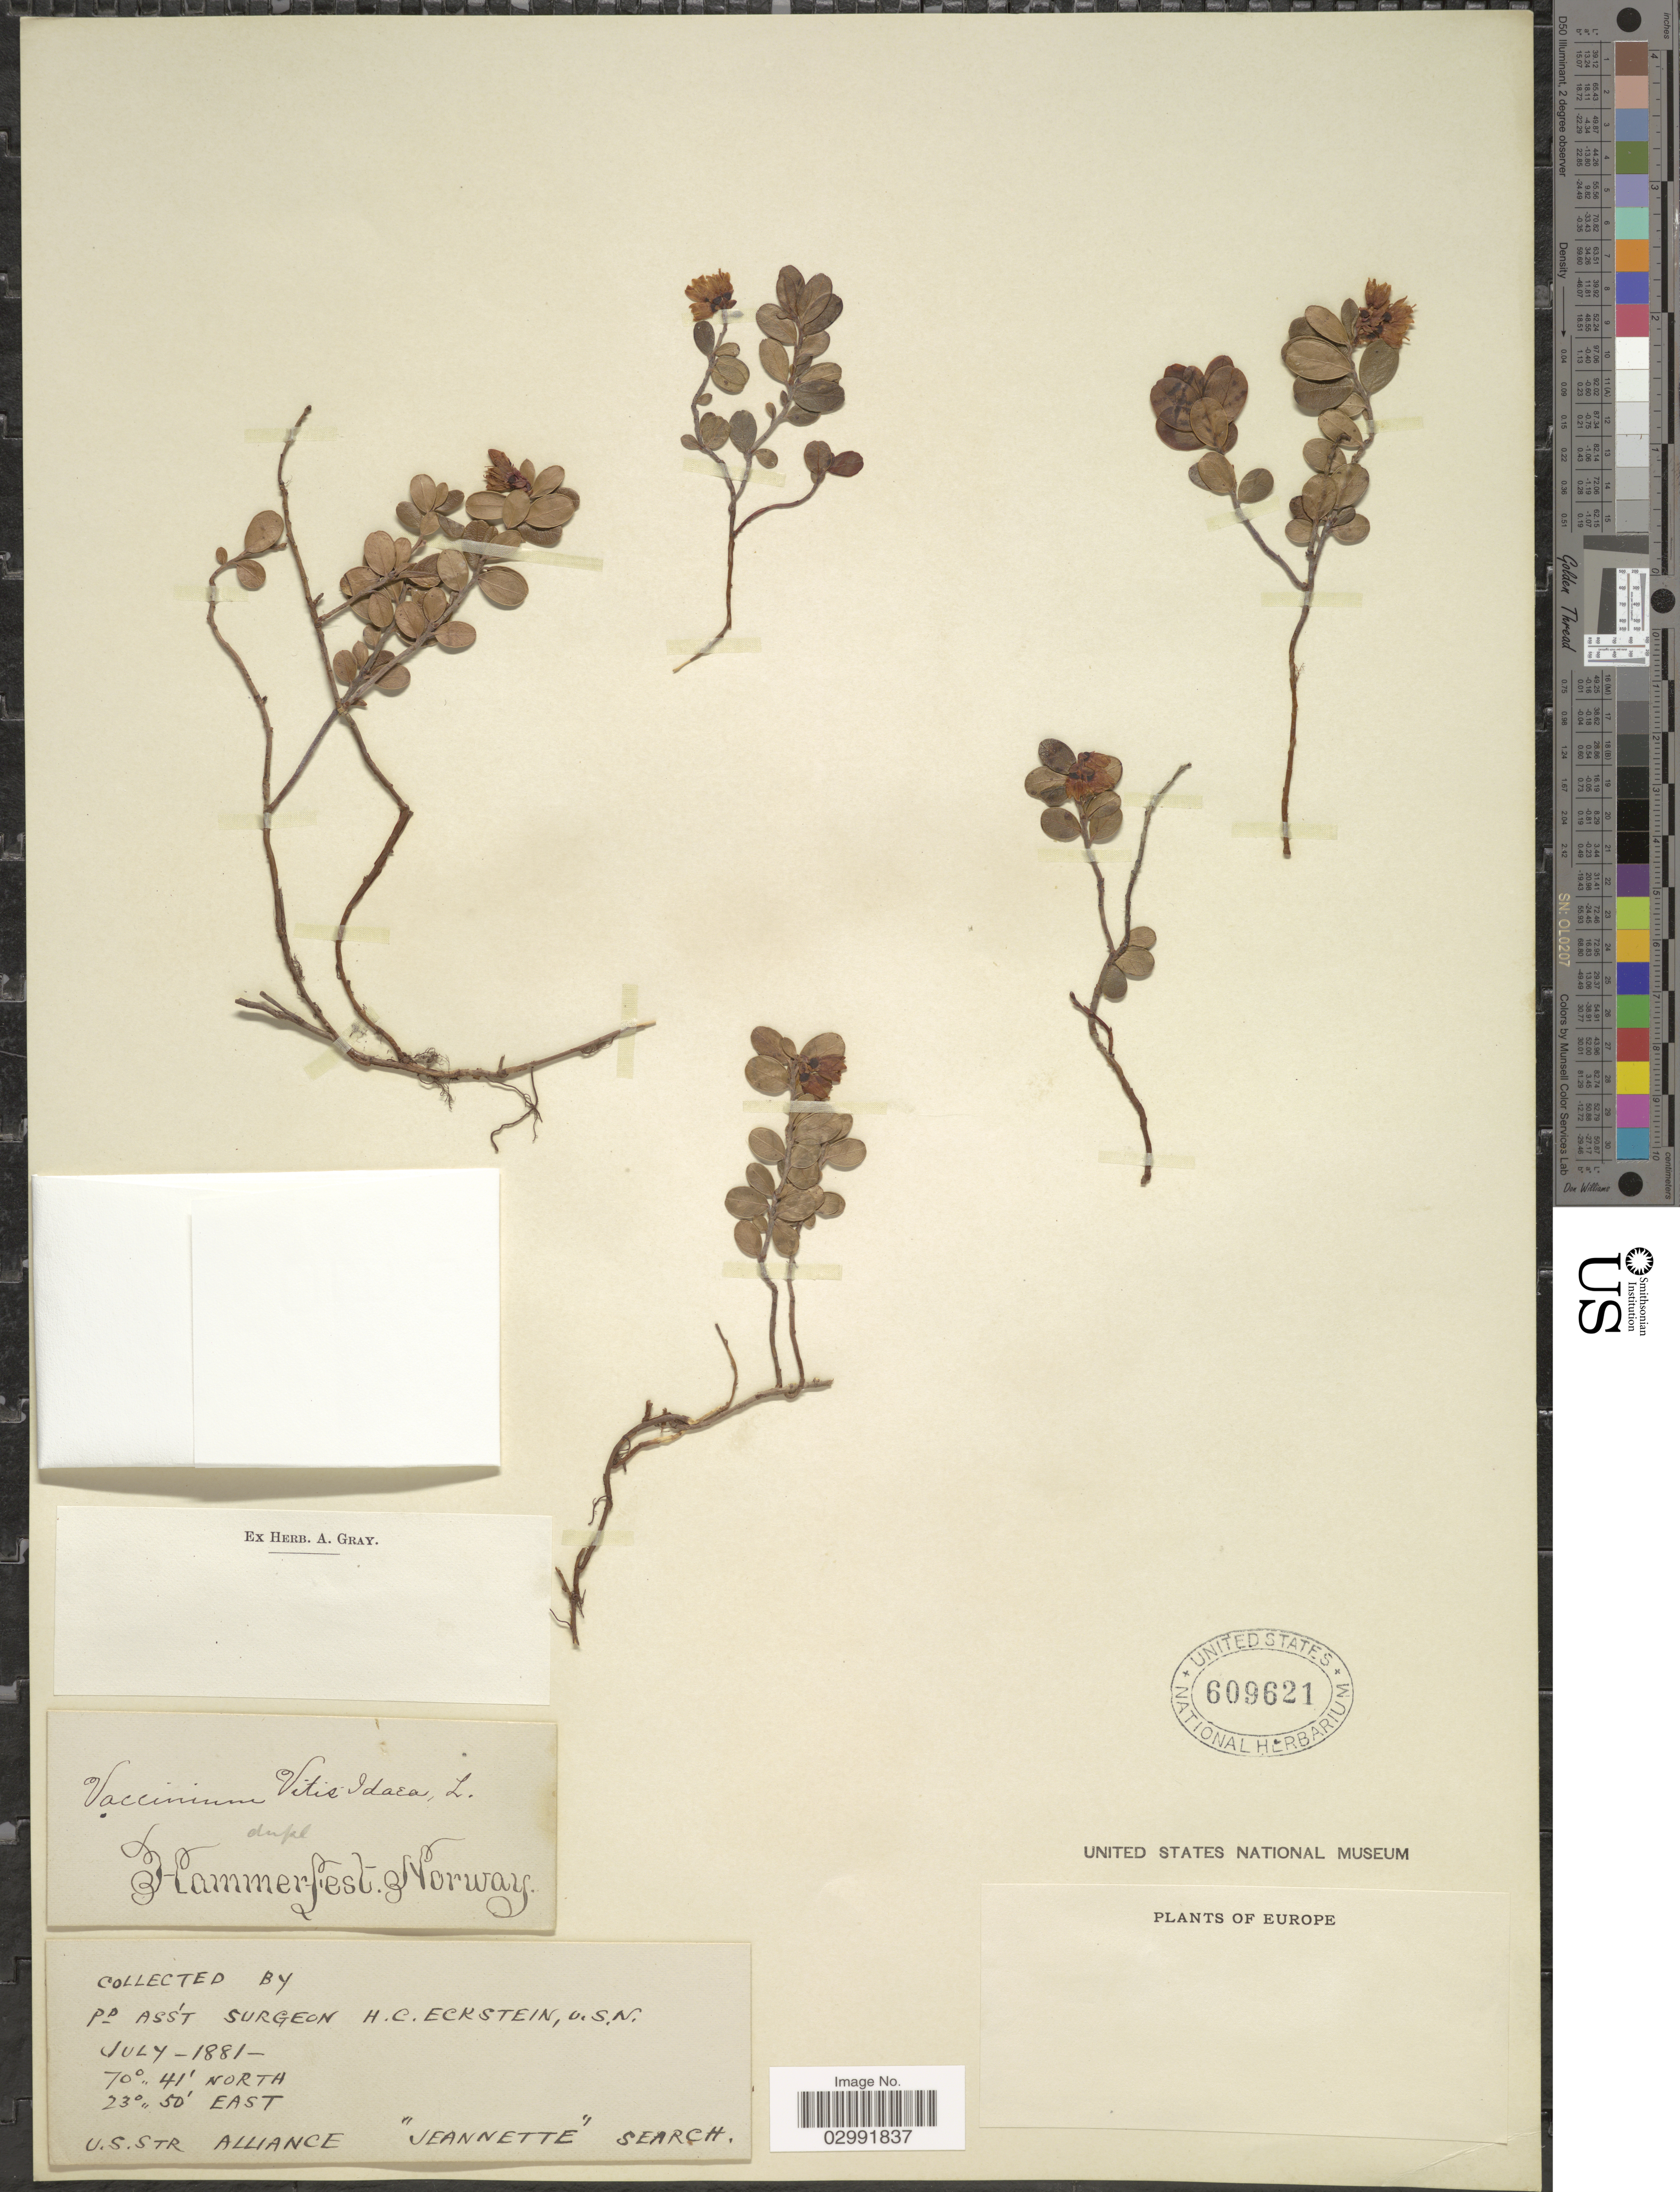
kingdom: Plantae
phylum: Tracheophyta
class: Magnoliopsida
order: Ericales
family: Ericaceae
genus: Vaccinium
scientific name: Vaccinium vitis-idaea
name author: L.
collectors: H. Eckstein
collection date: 1881-07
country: Norway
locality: Hammerfest. Europe.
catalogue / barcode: US 609621